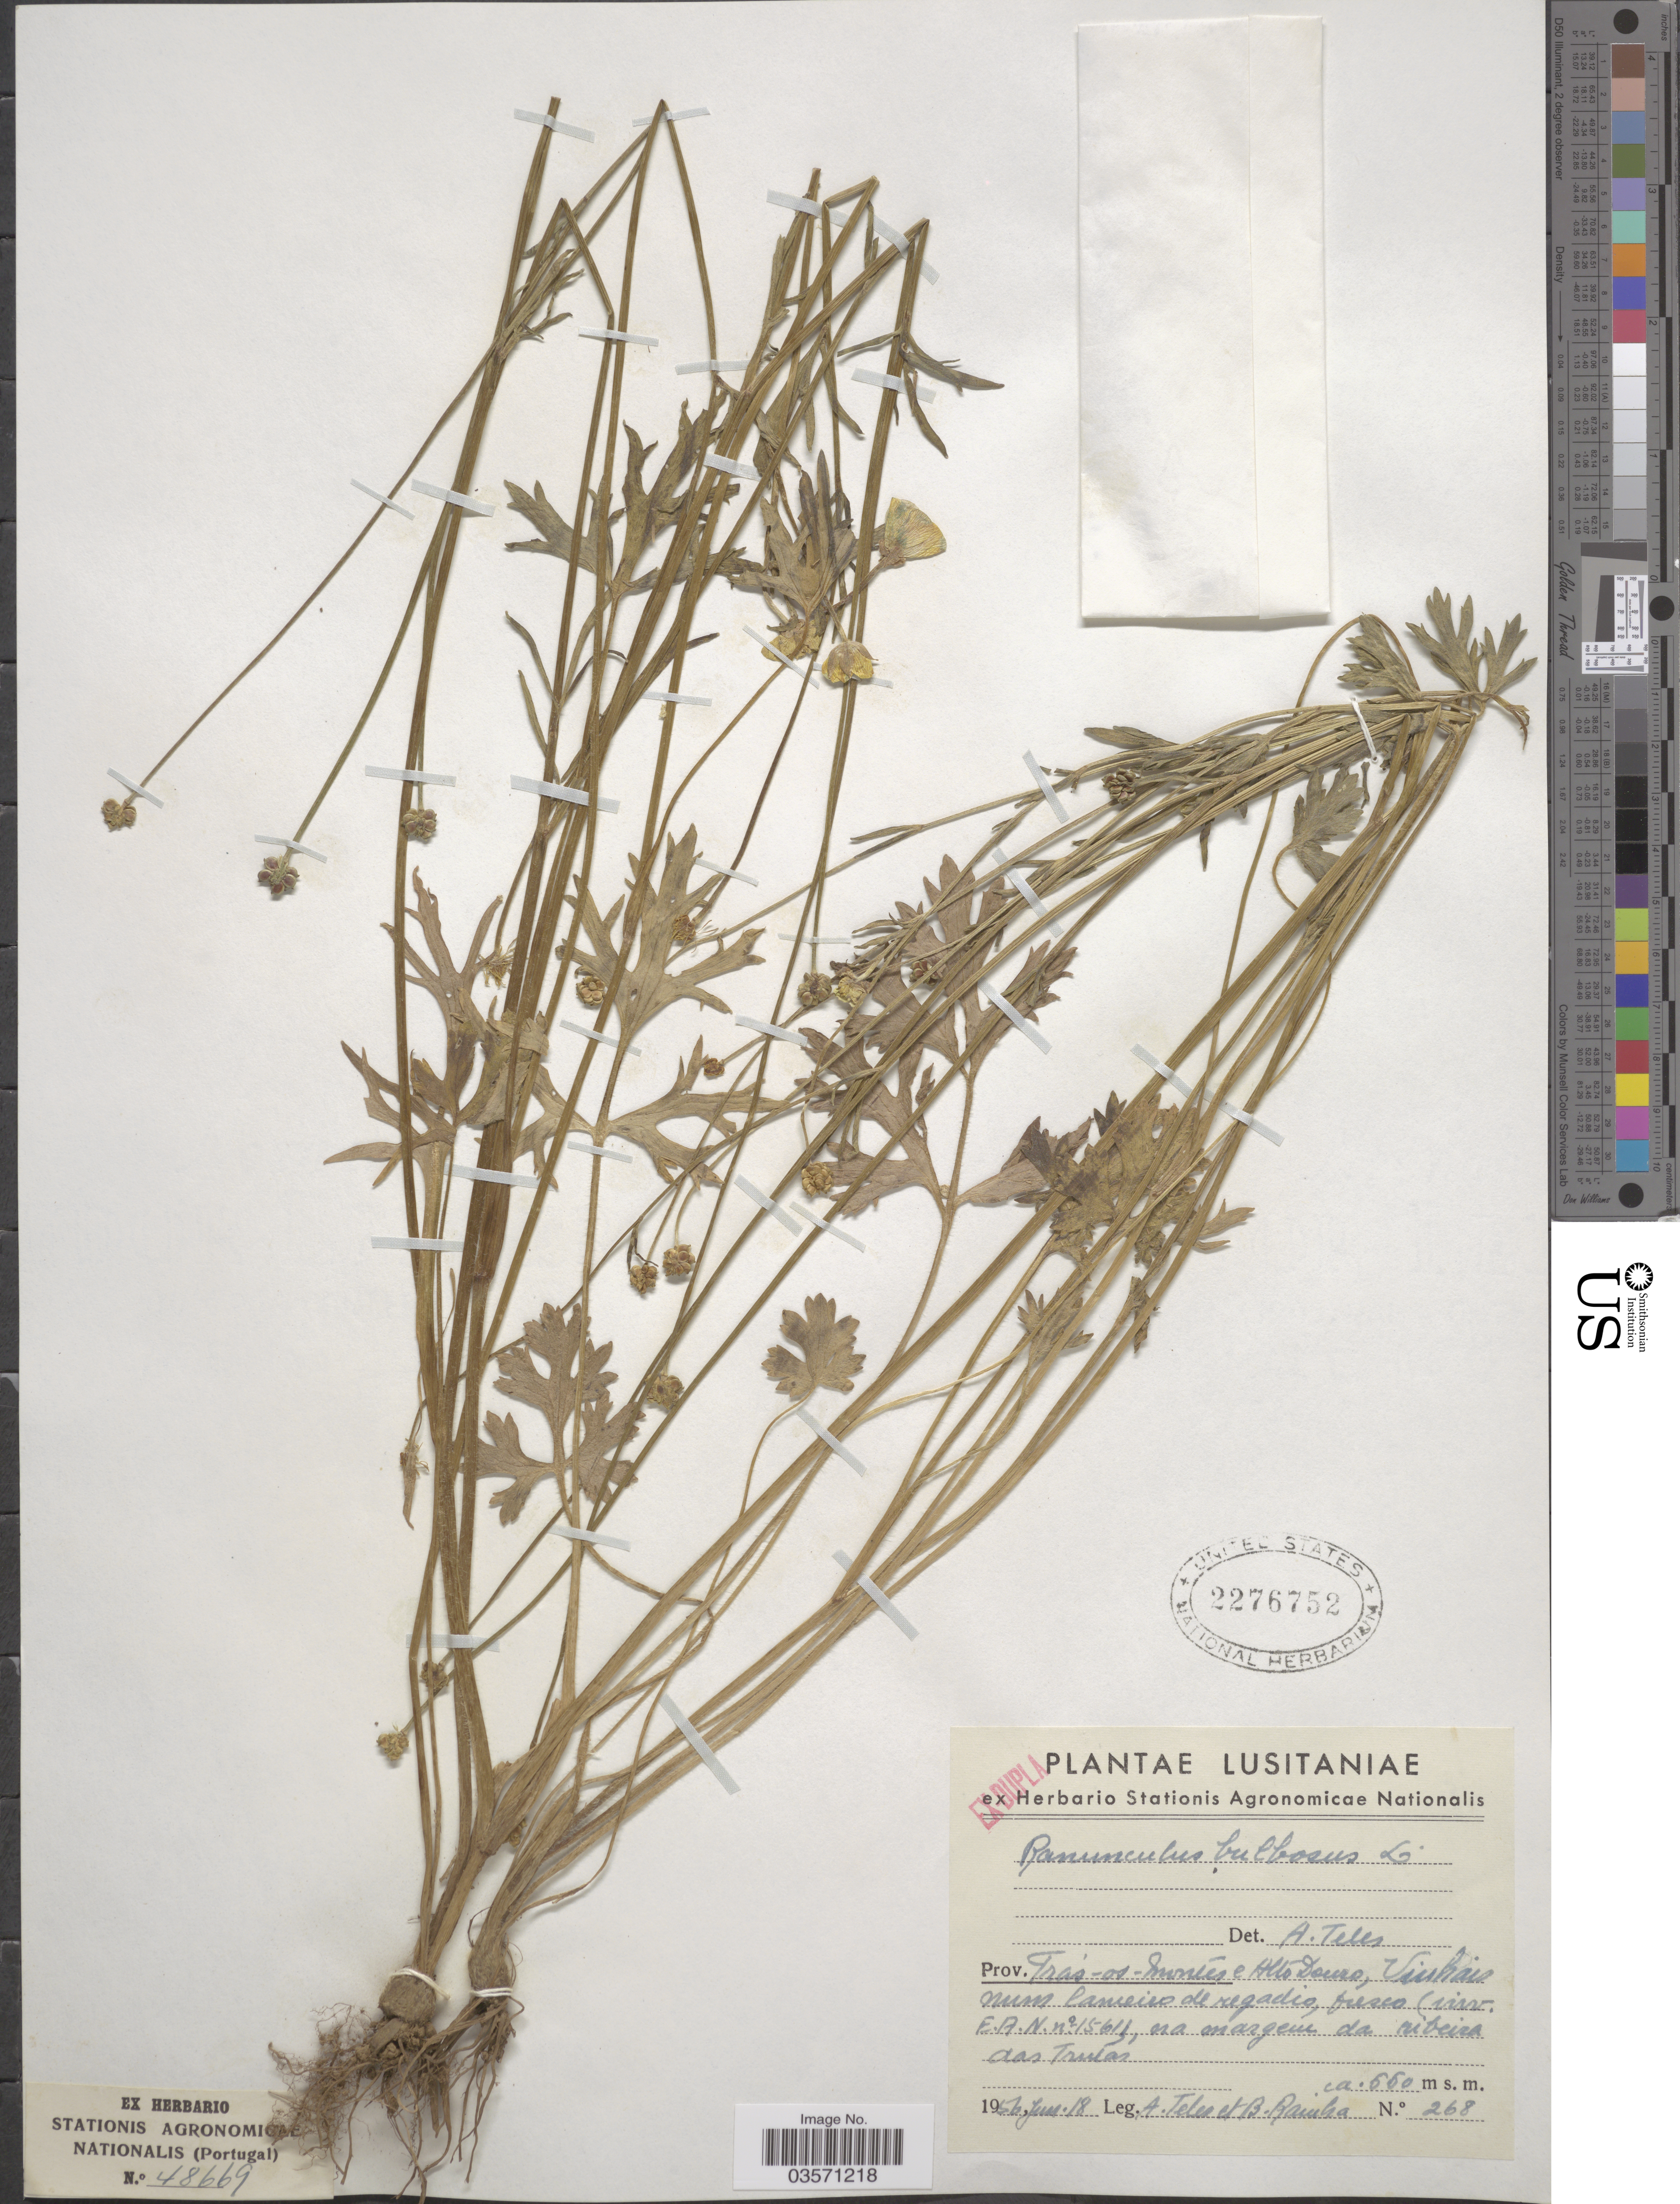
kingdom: Plantae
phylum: Tracheophyta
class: Magnoliopsida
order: Ranunculales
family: Ranunculaceae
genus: Ranunculus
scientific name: Ranunculus bulbosus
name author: L.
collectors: A. Teles & B. Rainha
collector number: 268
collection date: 1956-06-18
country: Portugal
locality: Lusitaniae. Prov. Tras-os-Montes e Alto Douro, Visshaio num Canceiro de regadis. [interpreted]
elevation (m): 550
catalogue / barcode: US 2276752